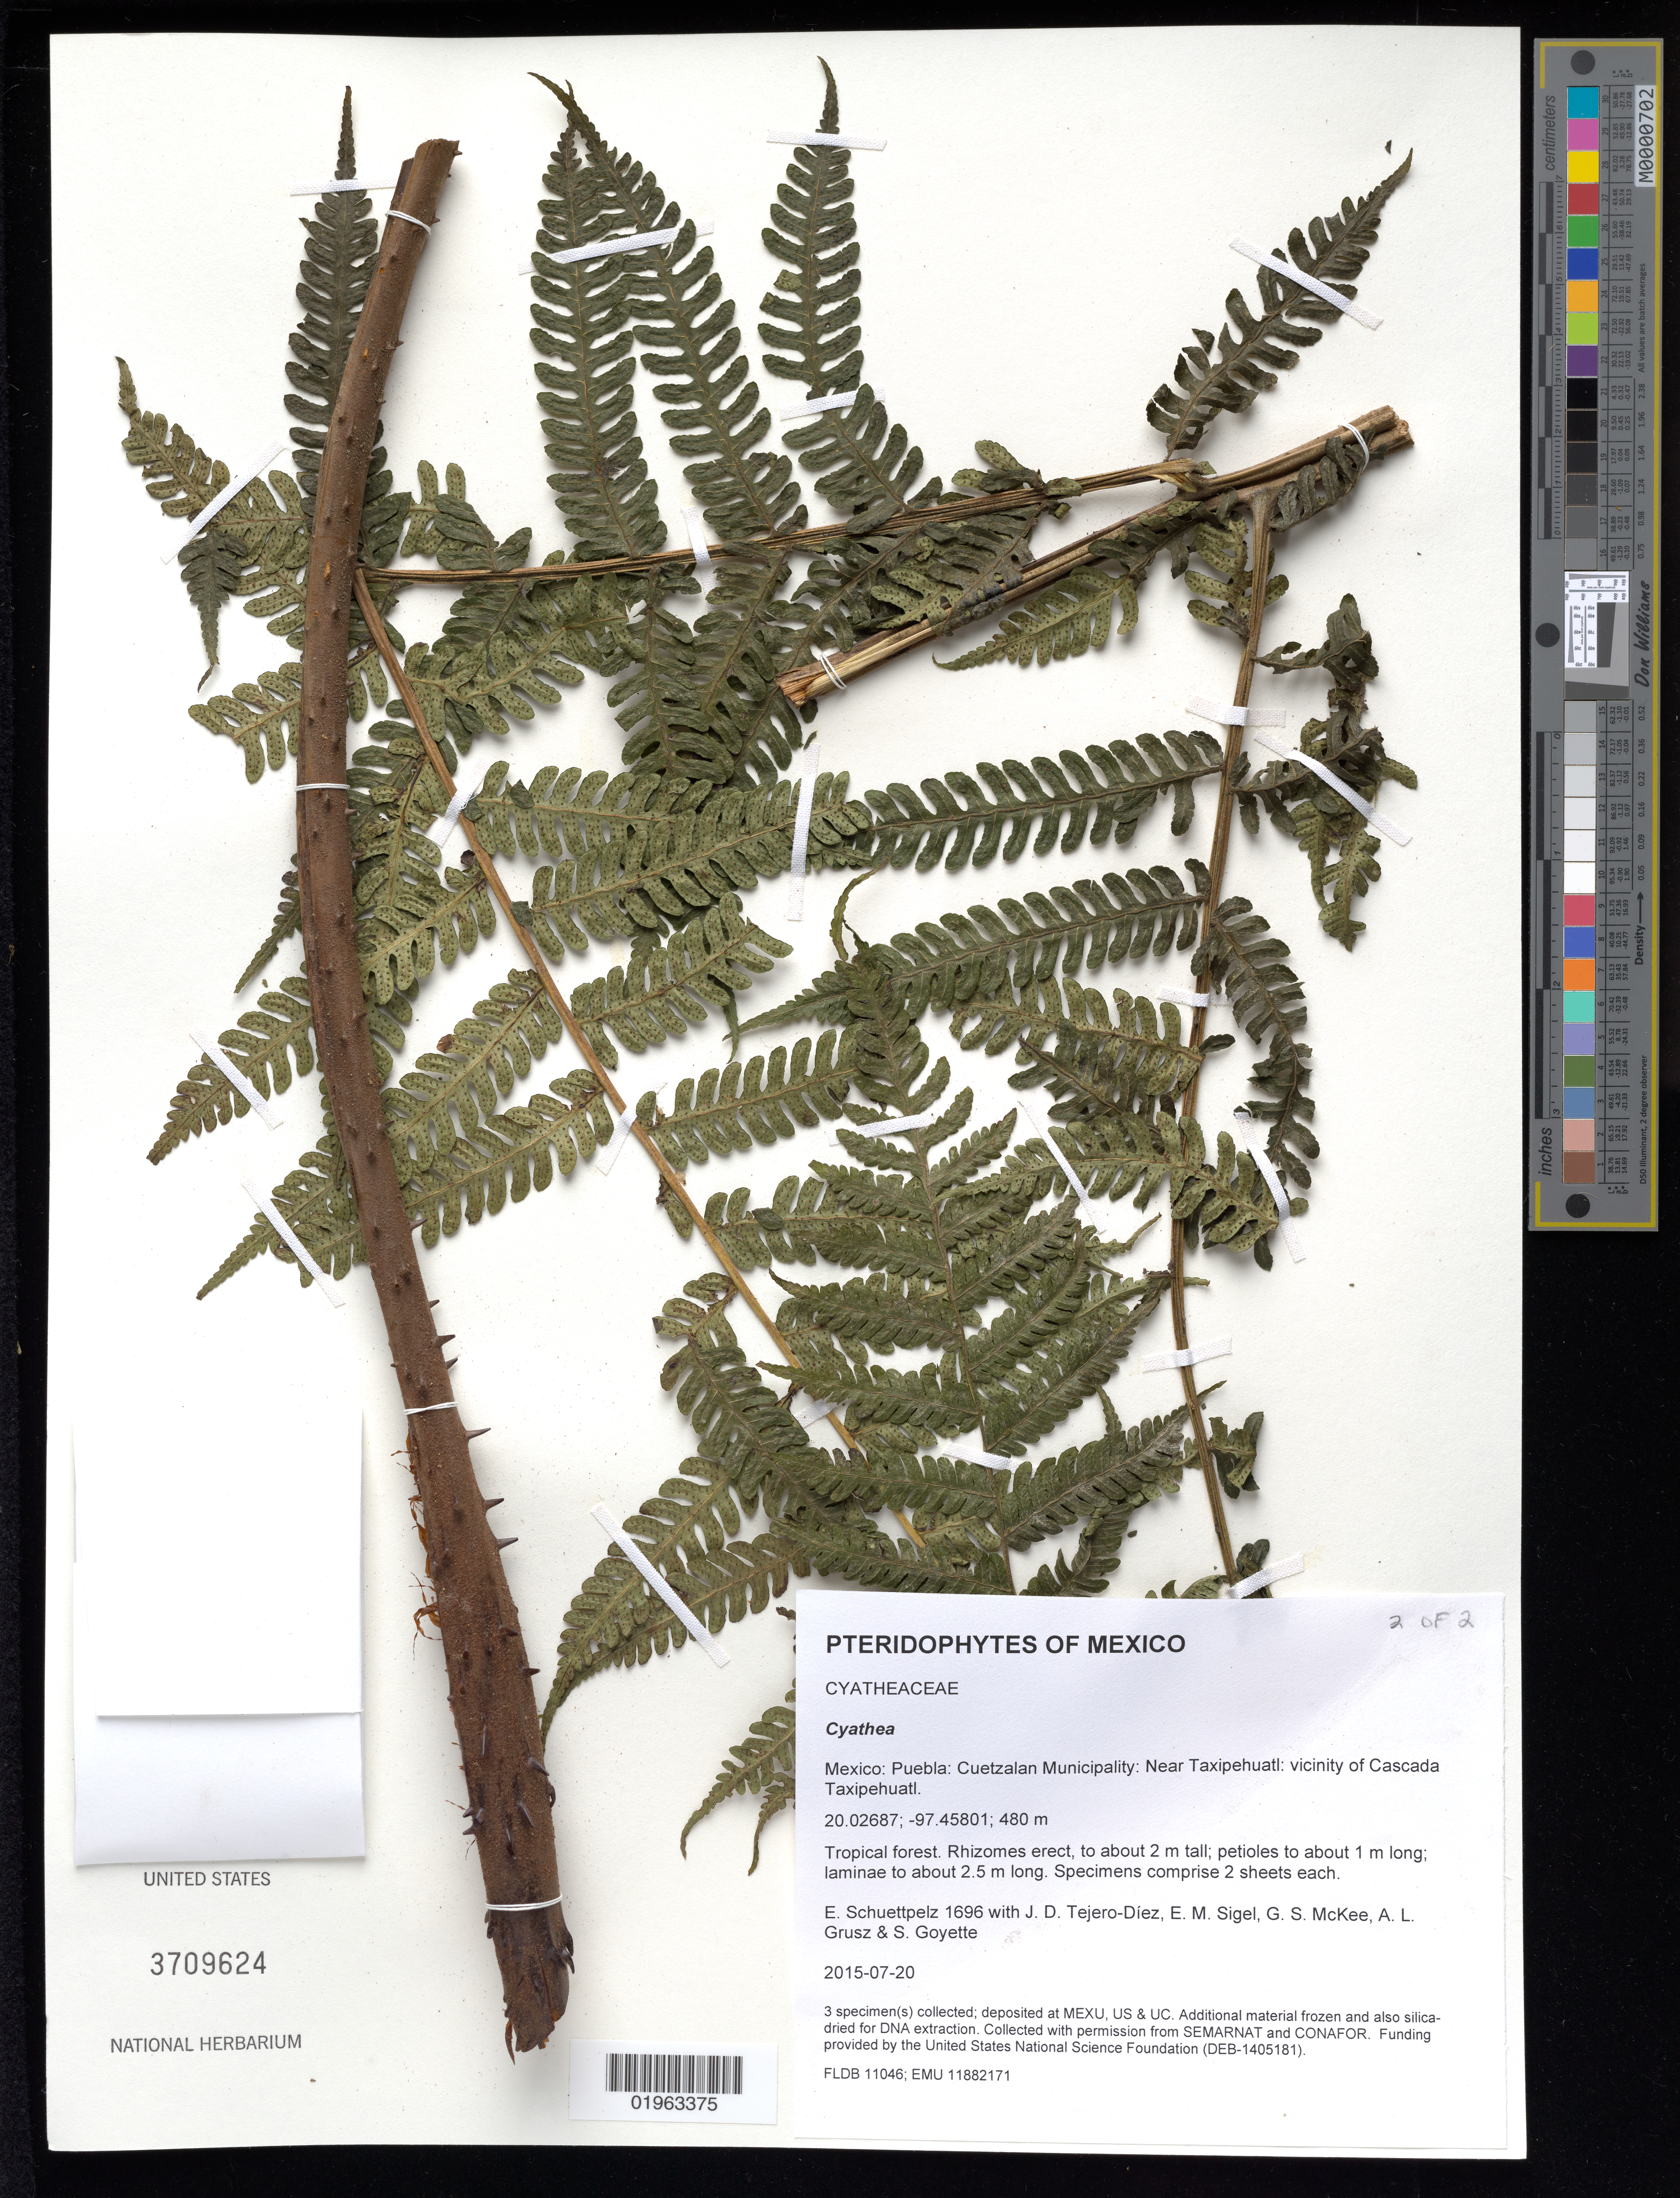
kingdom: Plantae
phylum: Tracheophyta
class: Polypodiopsida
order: Cyatheales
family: Cyatheaceae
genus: Cyathea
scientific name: Cyathea sp.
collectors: E. Schuettpelz, D. Tejero-Díez, E. M. Sigel, G. S. McKee & A. Grusz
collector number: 1696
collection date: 2015-07-20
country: Mexico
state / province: Puebla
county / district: Cuetzalan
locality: Near Taxipehuatl: vicinity of Cascada Taxipehuatl.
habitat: Tropical forest.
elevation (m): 480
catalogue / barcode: US 3709624